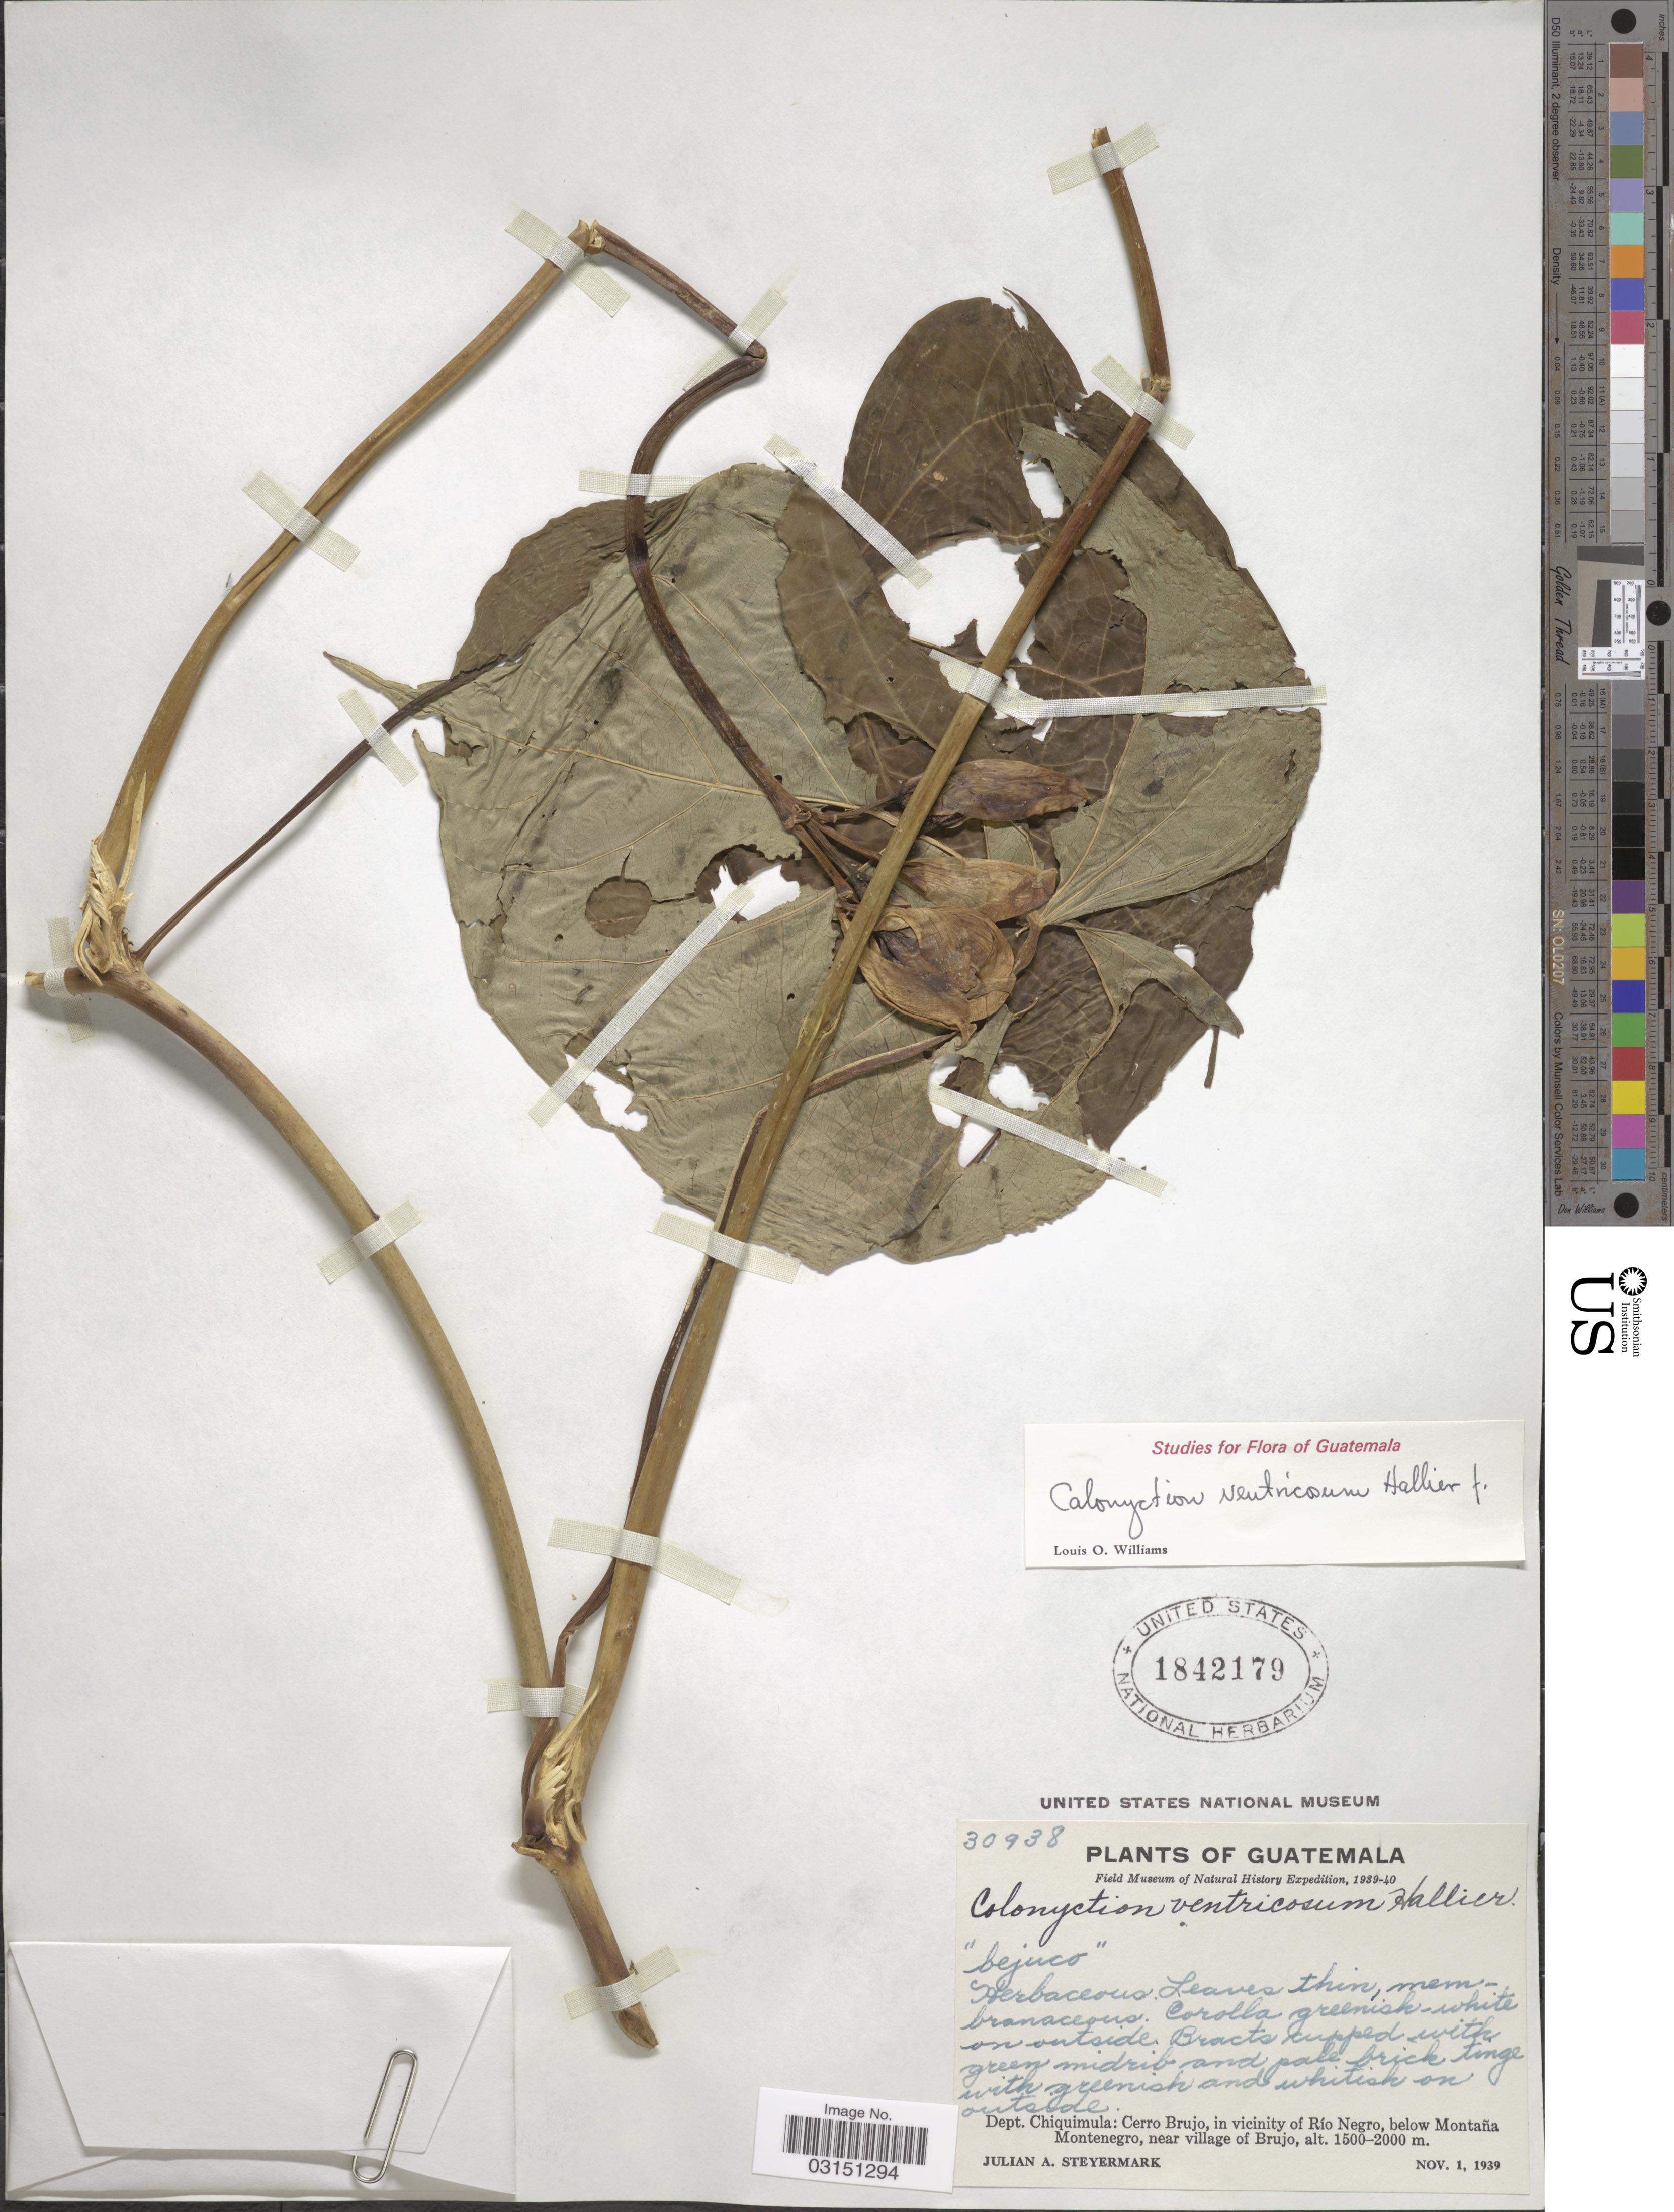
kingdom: Plantae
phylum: Tracheophyta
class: Magnoliopsida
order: Solanales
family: Convolvulaceae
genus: Ipomoea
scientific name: Ipomoea santillanii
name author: O'Donell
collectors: J. Steyermark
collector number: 30938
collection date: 1939-11-01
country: Guatemala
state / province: Chiquimula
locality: Dept. Chiquimula: Cerro Brujo, in vicinity of Río Negro, below Montaña Montenegro, near village of Brujo.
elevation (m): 1500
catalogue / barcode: US 1842179